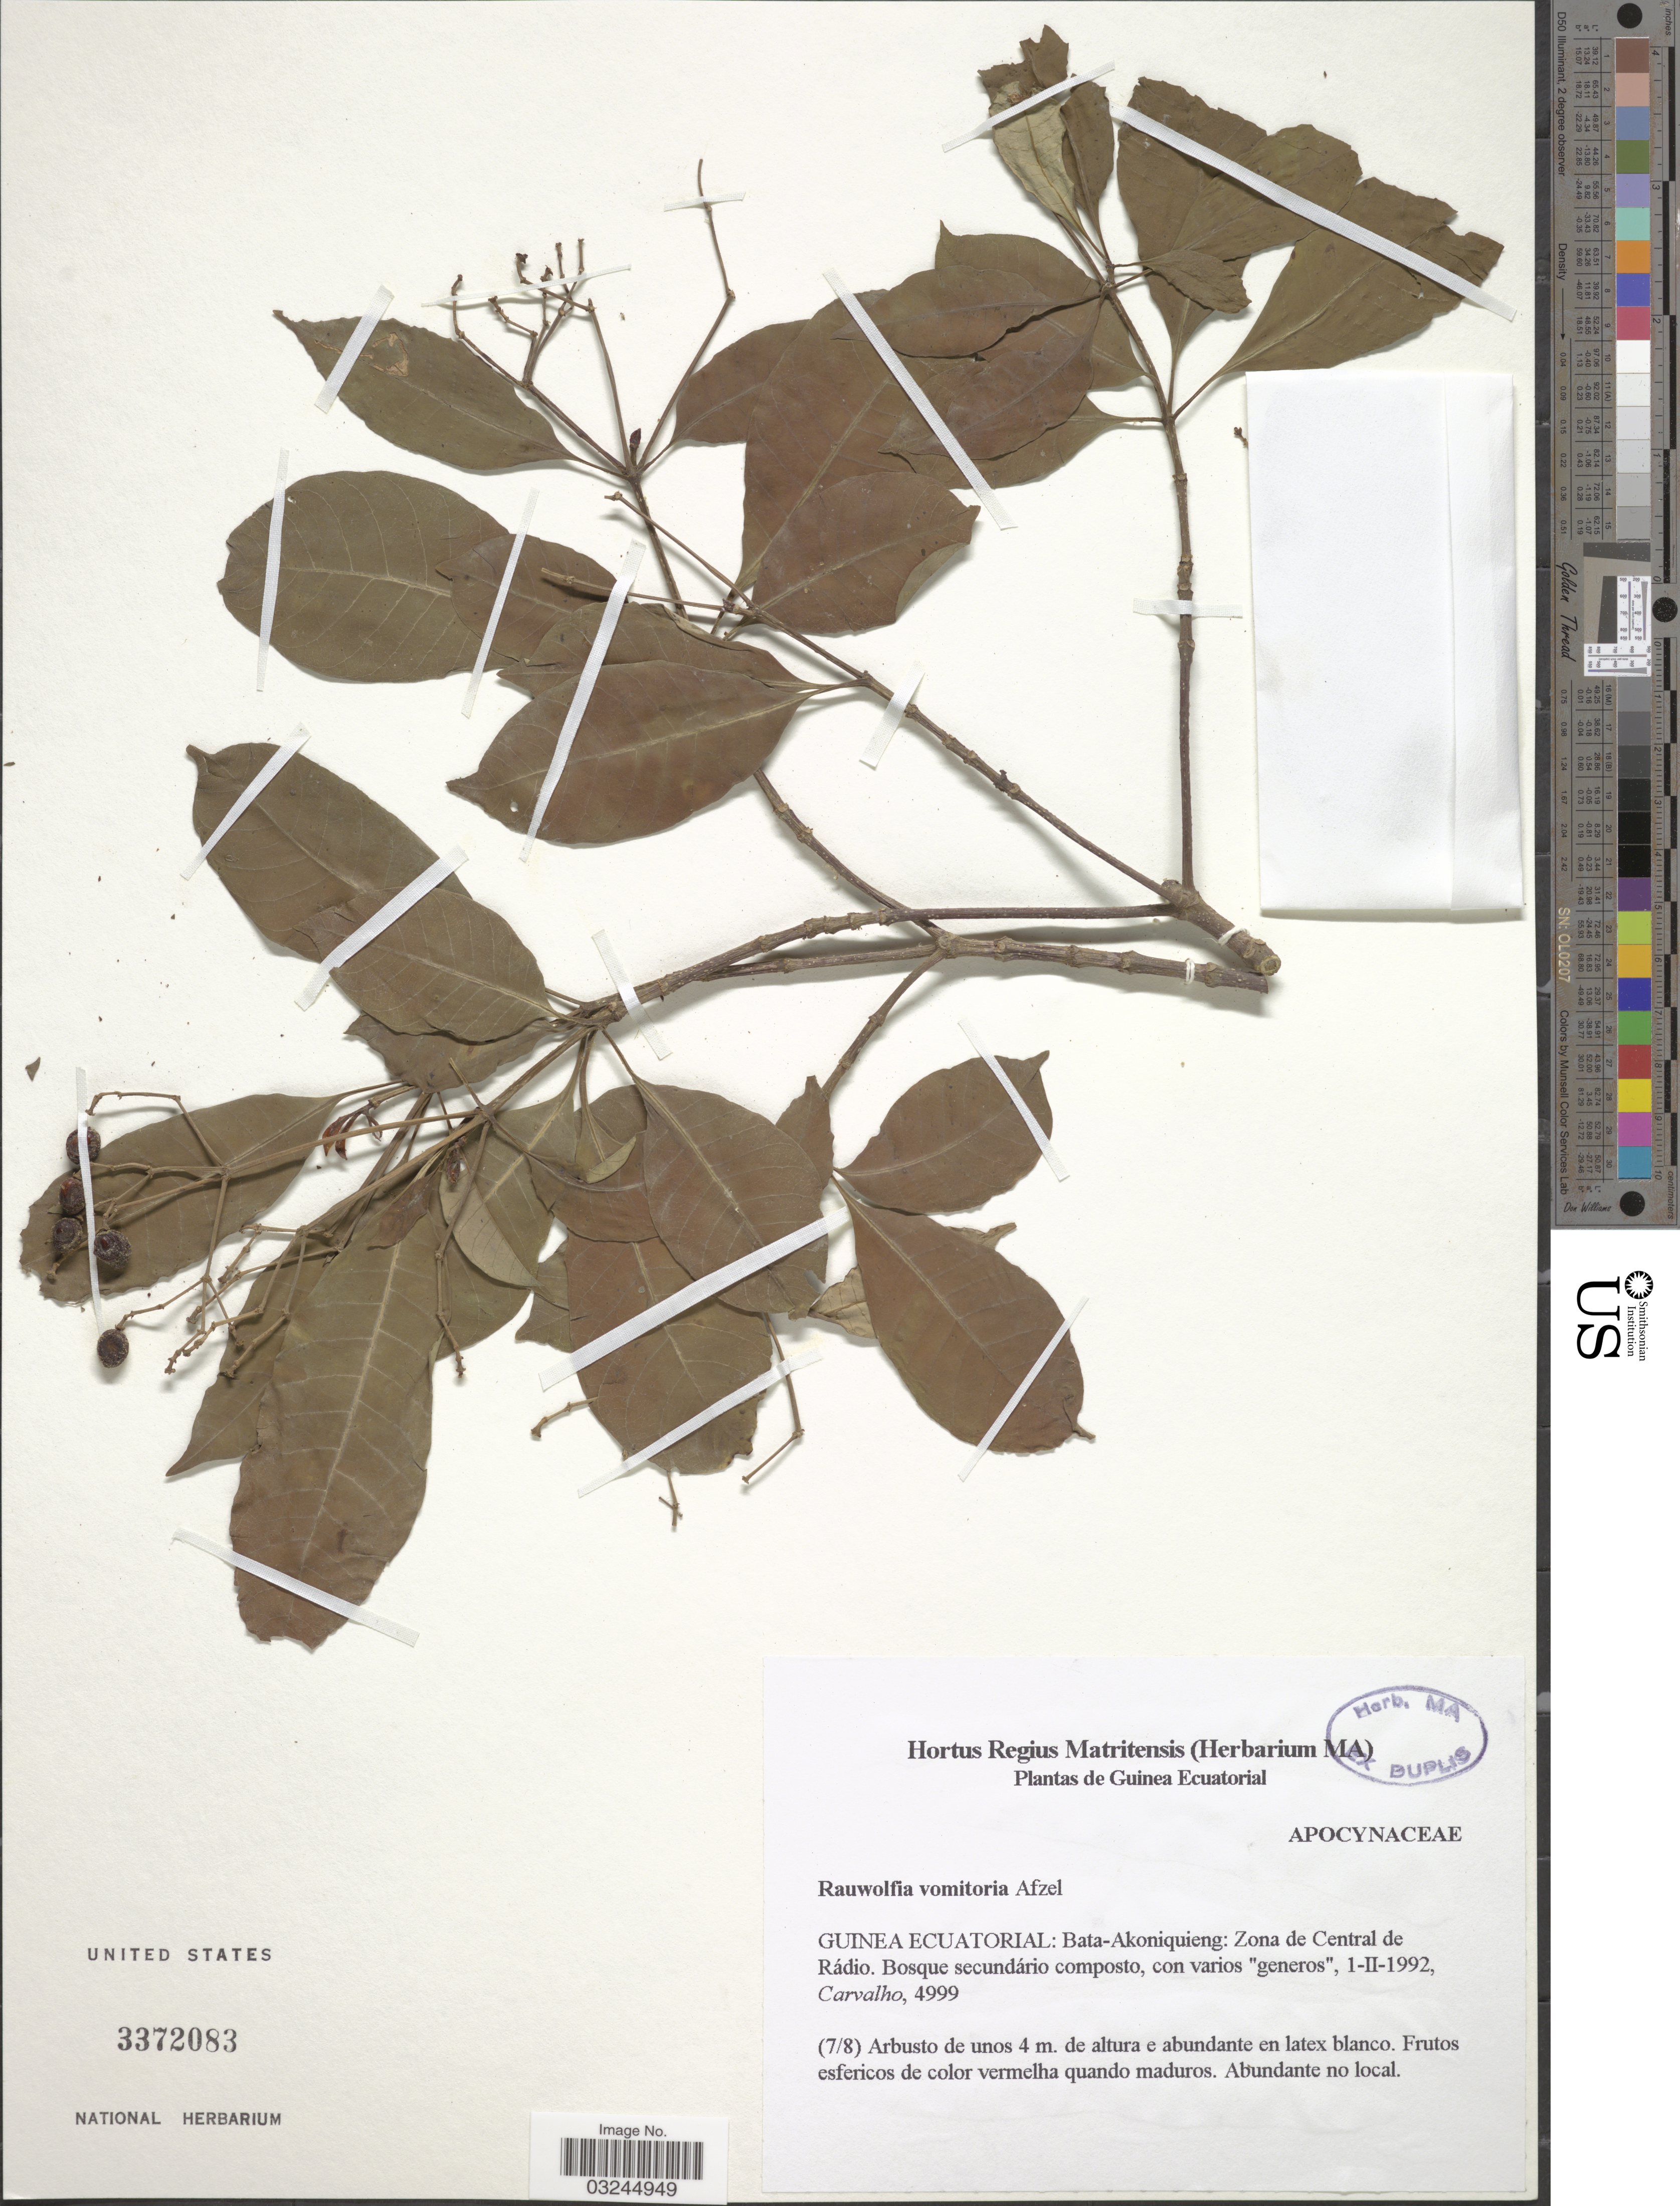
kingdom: Plantae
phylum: Tracheophyta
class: Magnoliopsida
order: Gentianales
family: Apocynaceae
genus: Rauvolfia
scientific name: Rauvolfia vomitoria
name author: Afzel.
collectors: Carvalho, --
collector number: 4999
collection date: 1992-02-01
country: Equatorial Guinea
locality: Bata-Akoniquieng: Zona de Central de Rádio.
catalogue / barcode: US 3372083